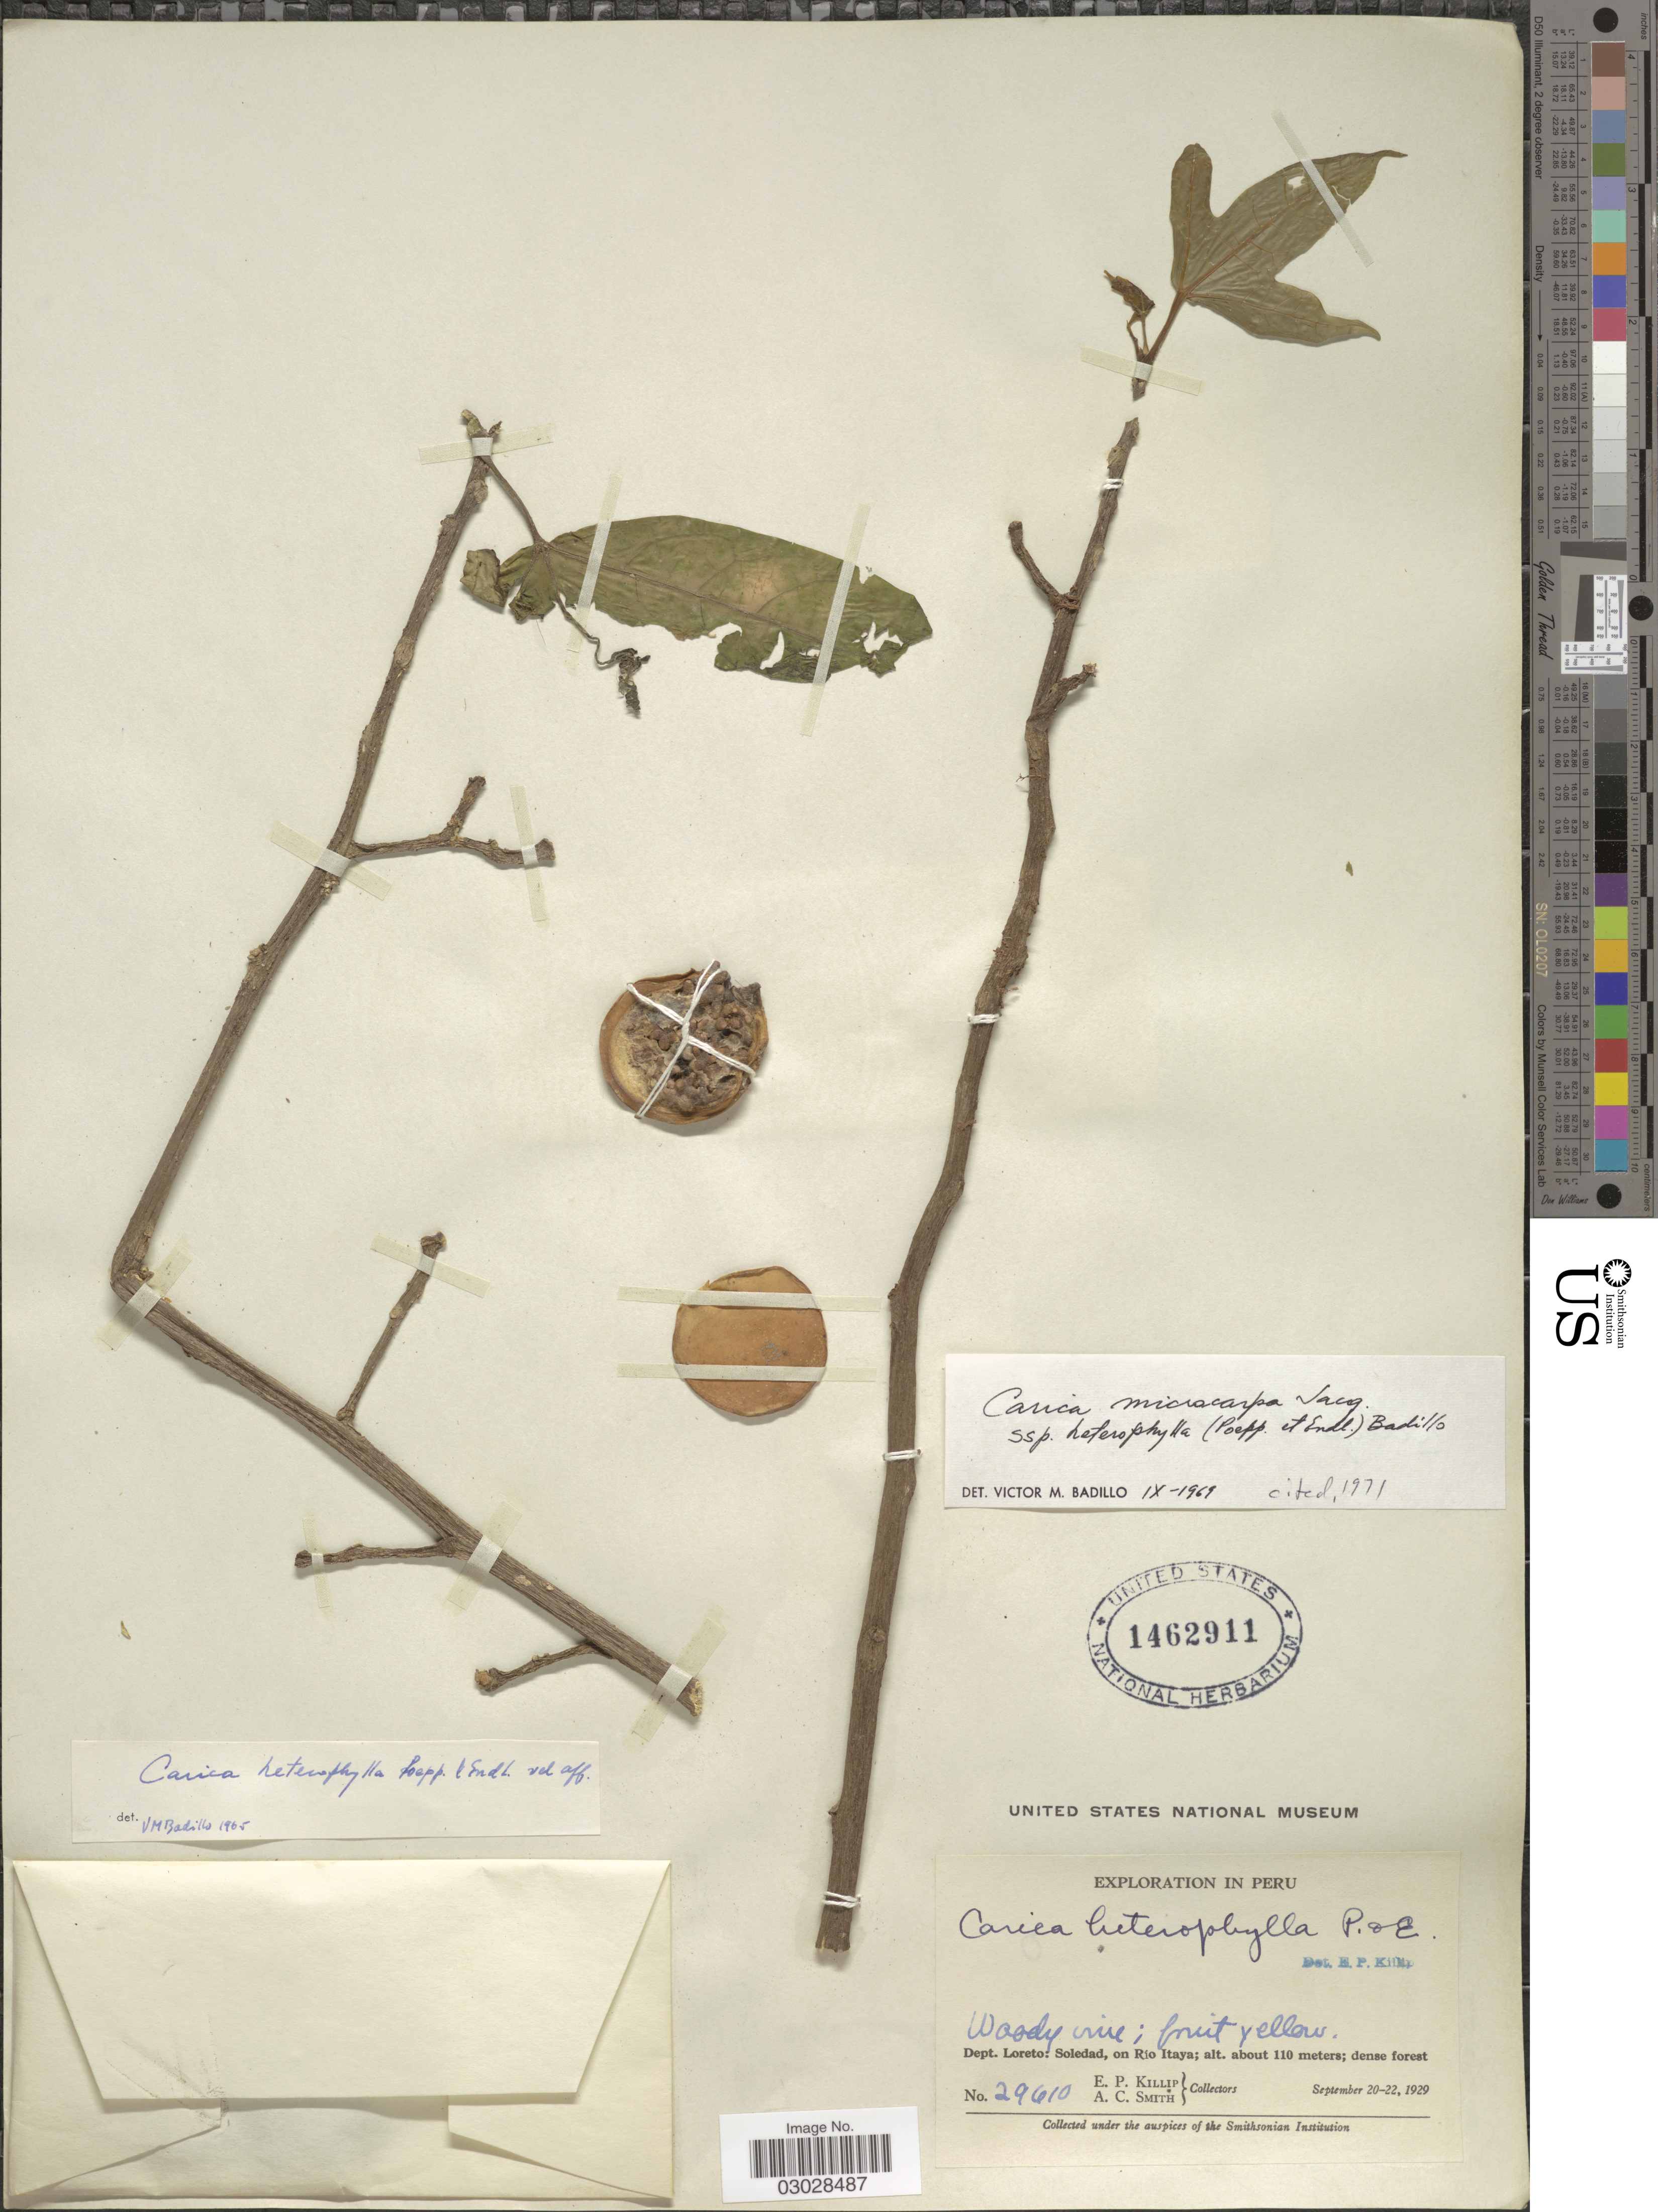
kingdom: Plantae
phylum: Tracheophyta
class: Magnoliopsida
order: Brassicales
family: Caricaceae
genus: Vasconcellea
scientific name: Vasconcellea microcarpa subsp. heterophylla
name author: (Poepp. & Endl.) V.M. Badillo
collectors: E. P. Killip & A. C. Smith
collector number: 29610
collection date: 1929-09-20/1929-09-22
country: Peru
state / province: Loreto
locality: Dept. Loreto: Soledad, on Rio Itaya.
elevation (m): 110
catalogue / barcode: US 1462911